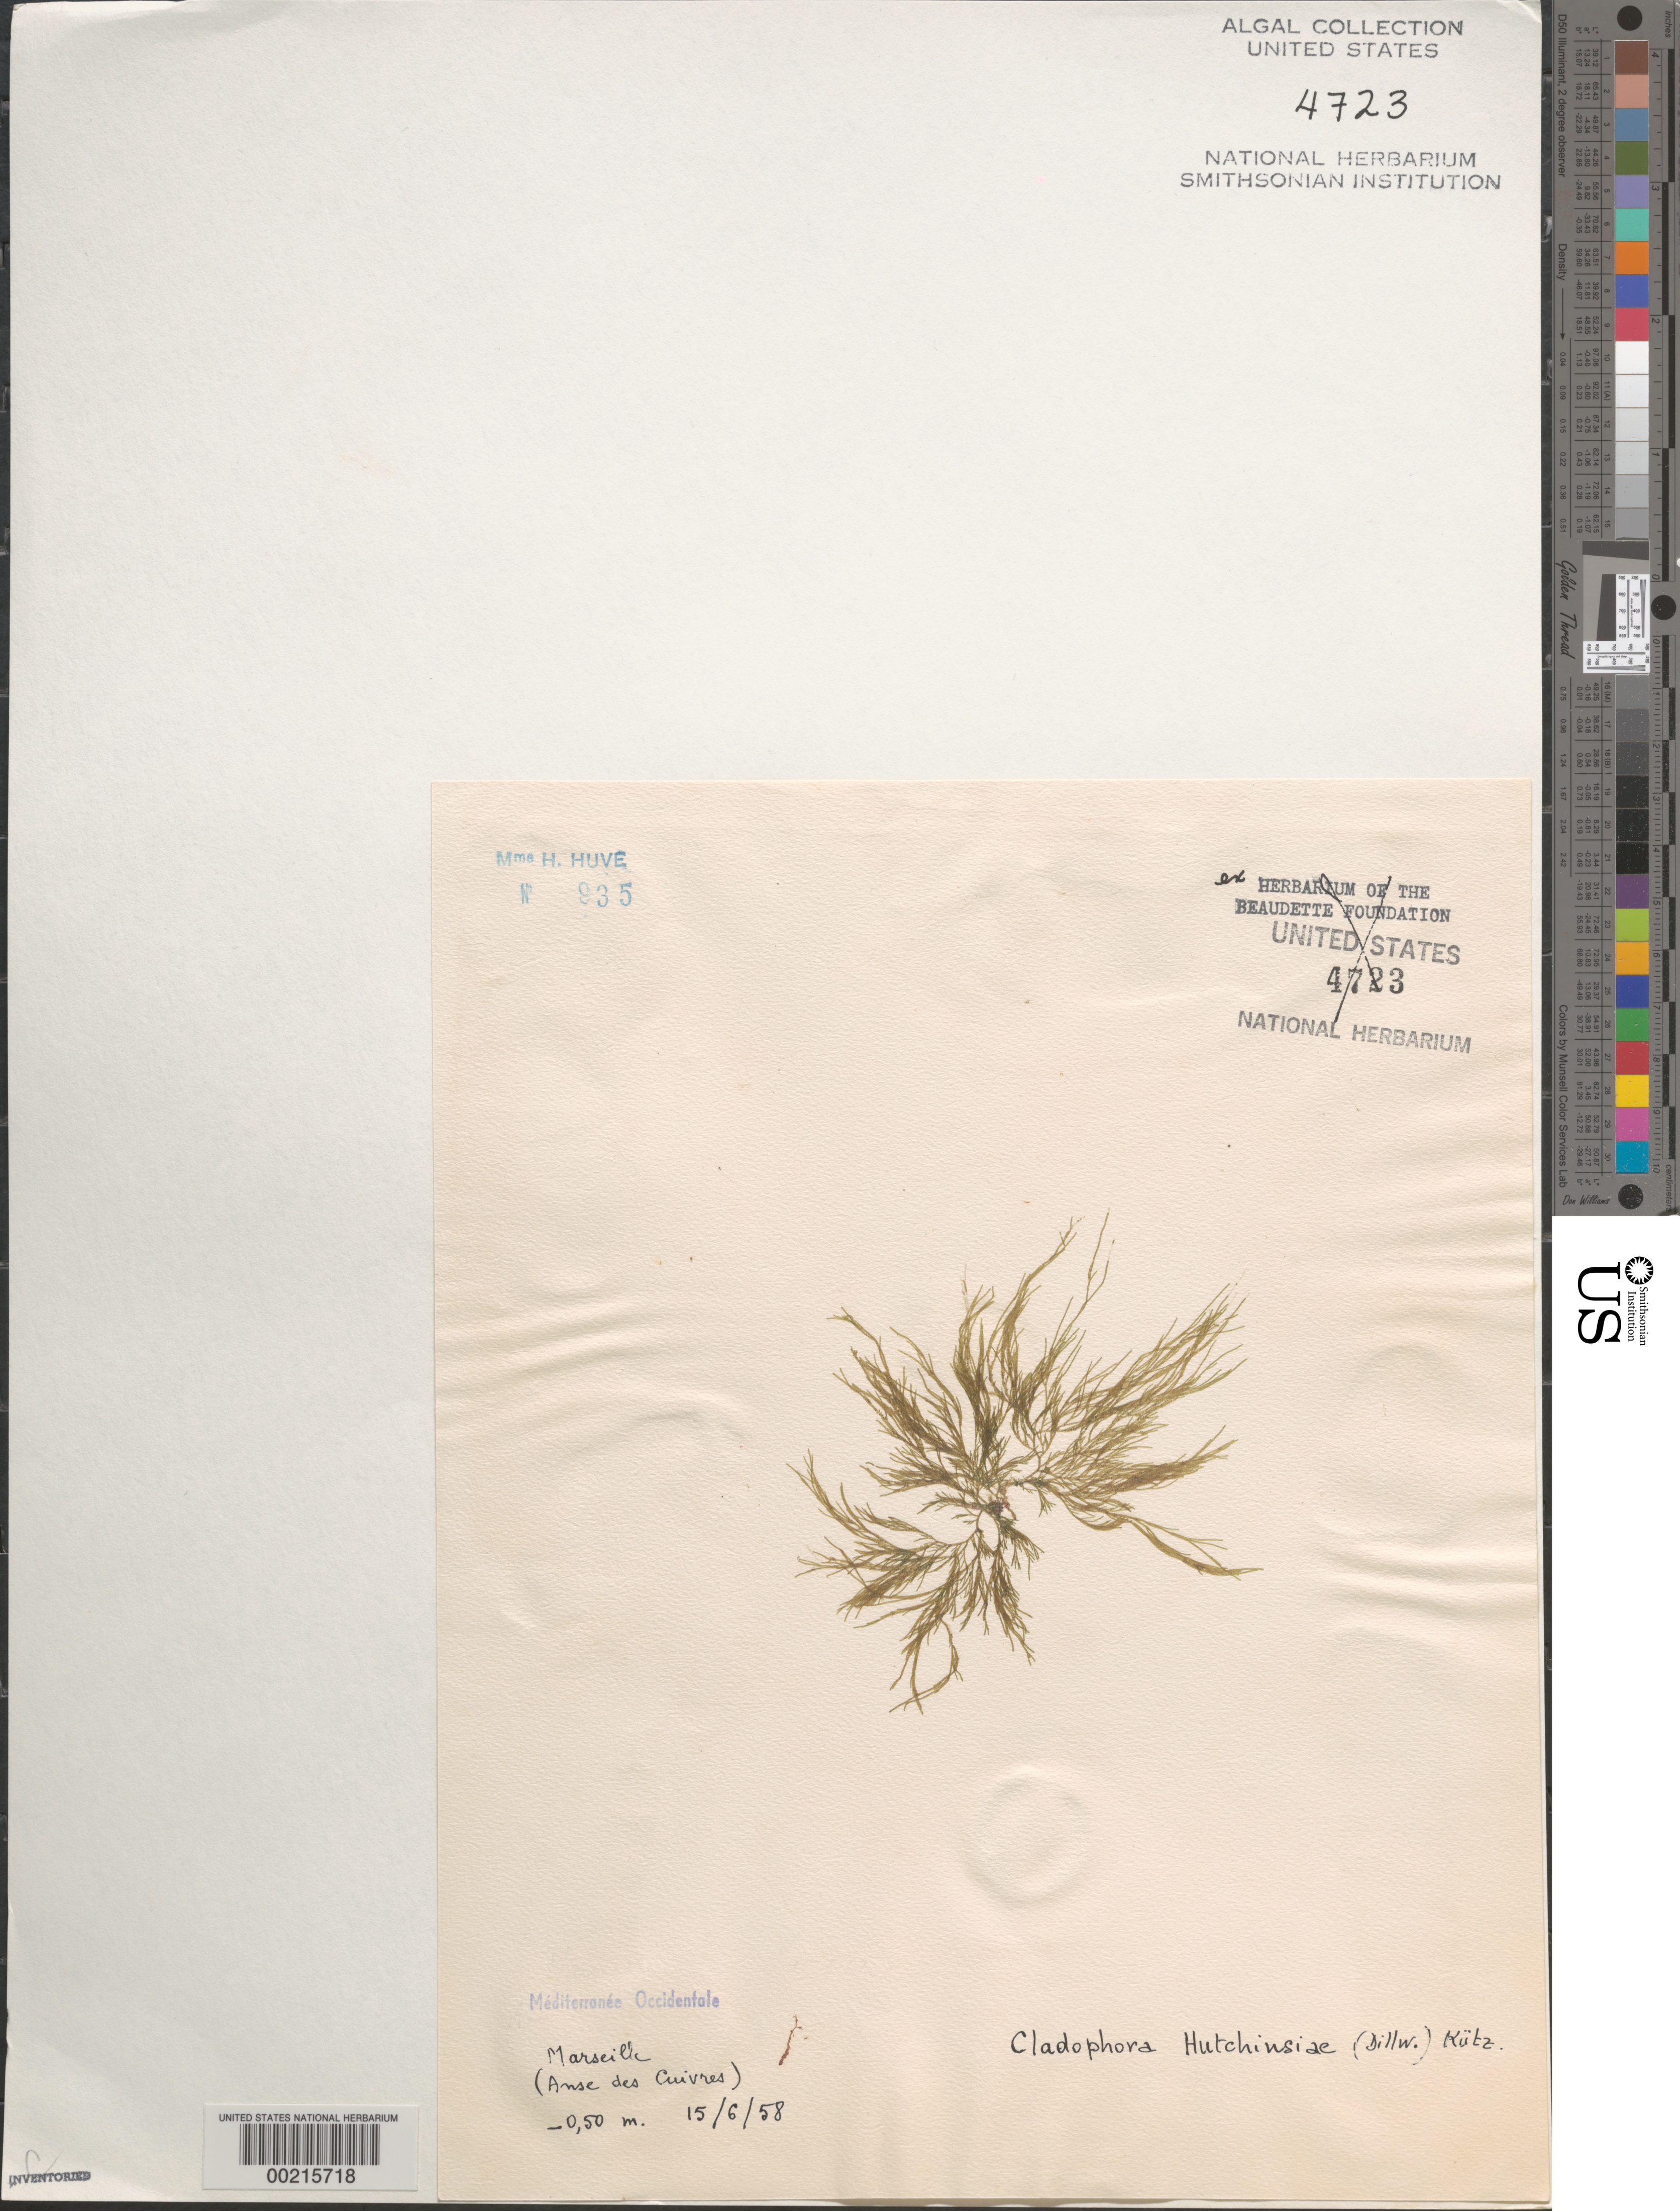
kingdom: Plantae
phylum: Chlorophyta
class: Ulvophyceae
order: Cladophorales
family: Cladophoraceae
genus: Cladophora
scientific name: Cladophora hutchinsiae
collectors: H. Huvé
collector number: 935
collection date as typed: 15 Jun 1958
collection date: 1958-06-15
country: France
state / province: Provence-Alpes-Côte d'Azur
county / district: Bouches-Du-Rhône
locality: Marseille, Anse des Cuivres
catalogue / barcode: US 4723